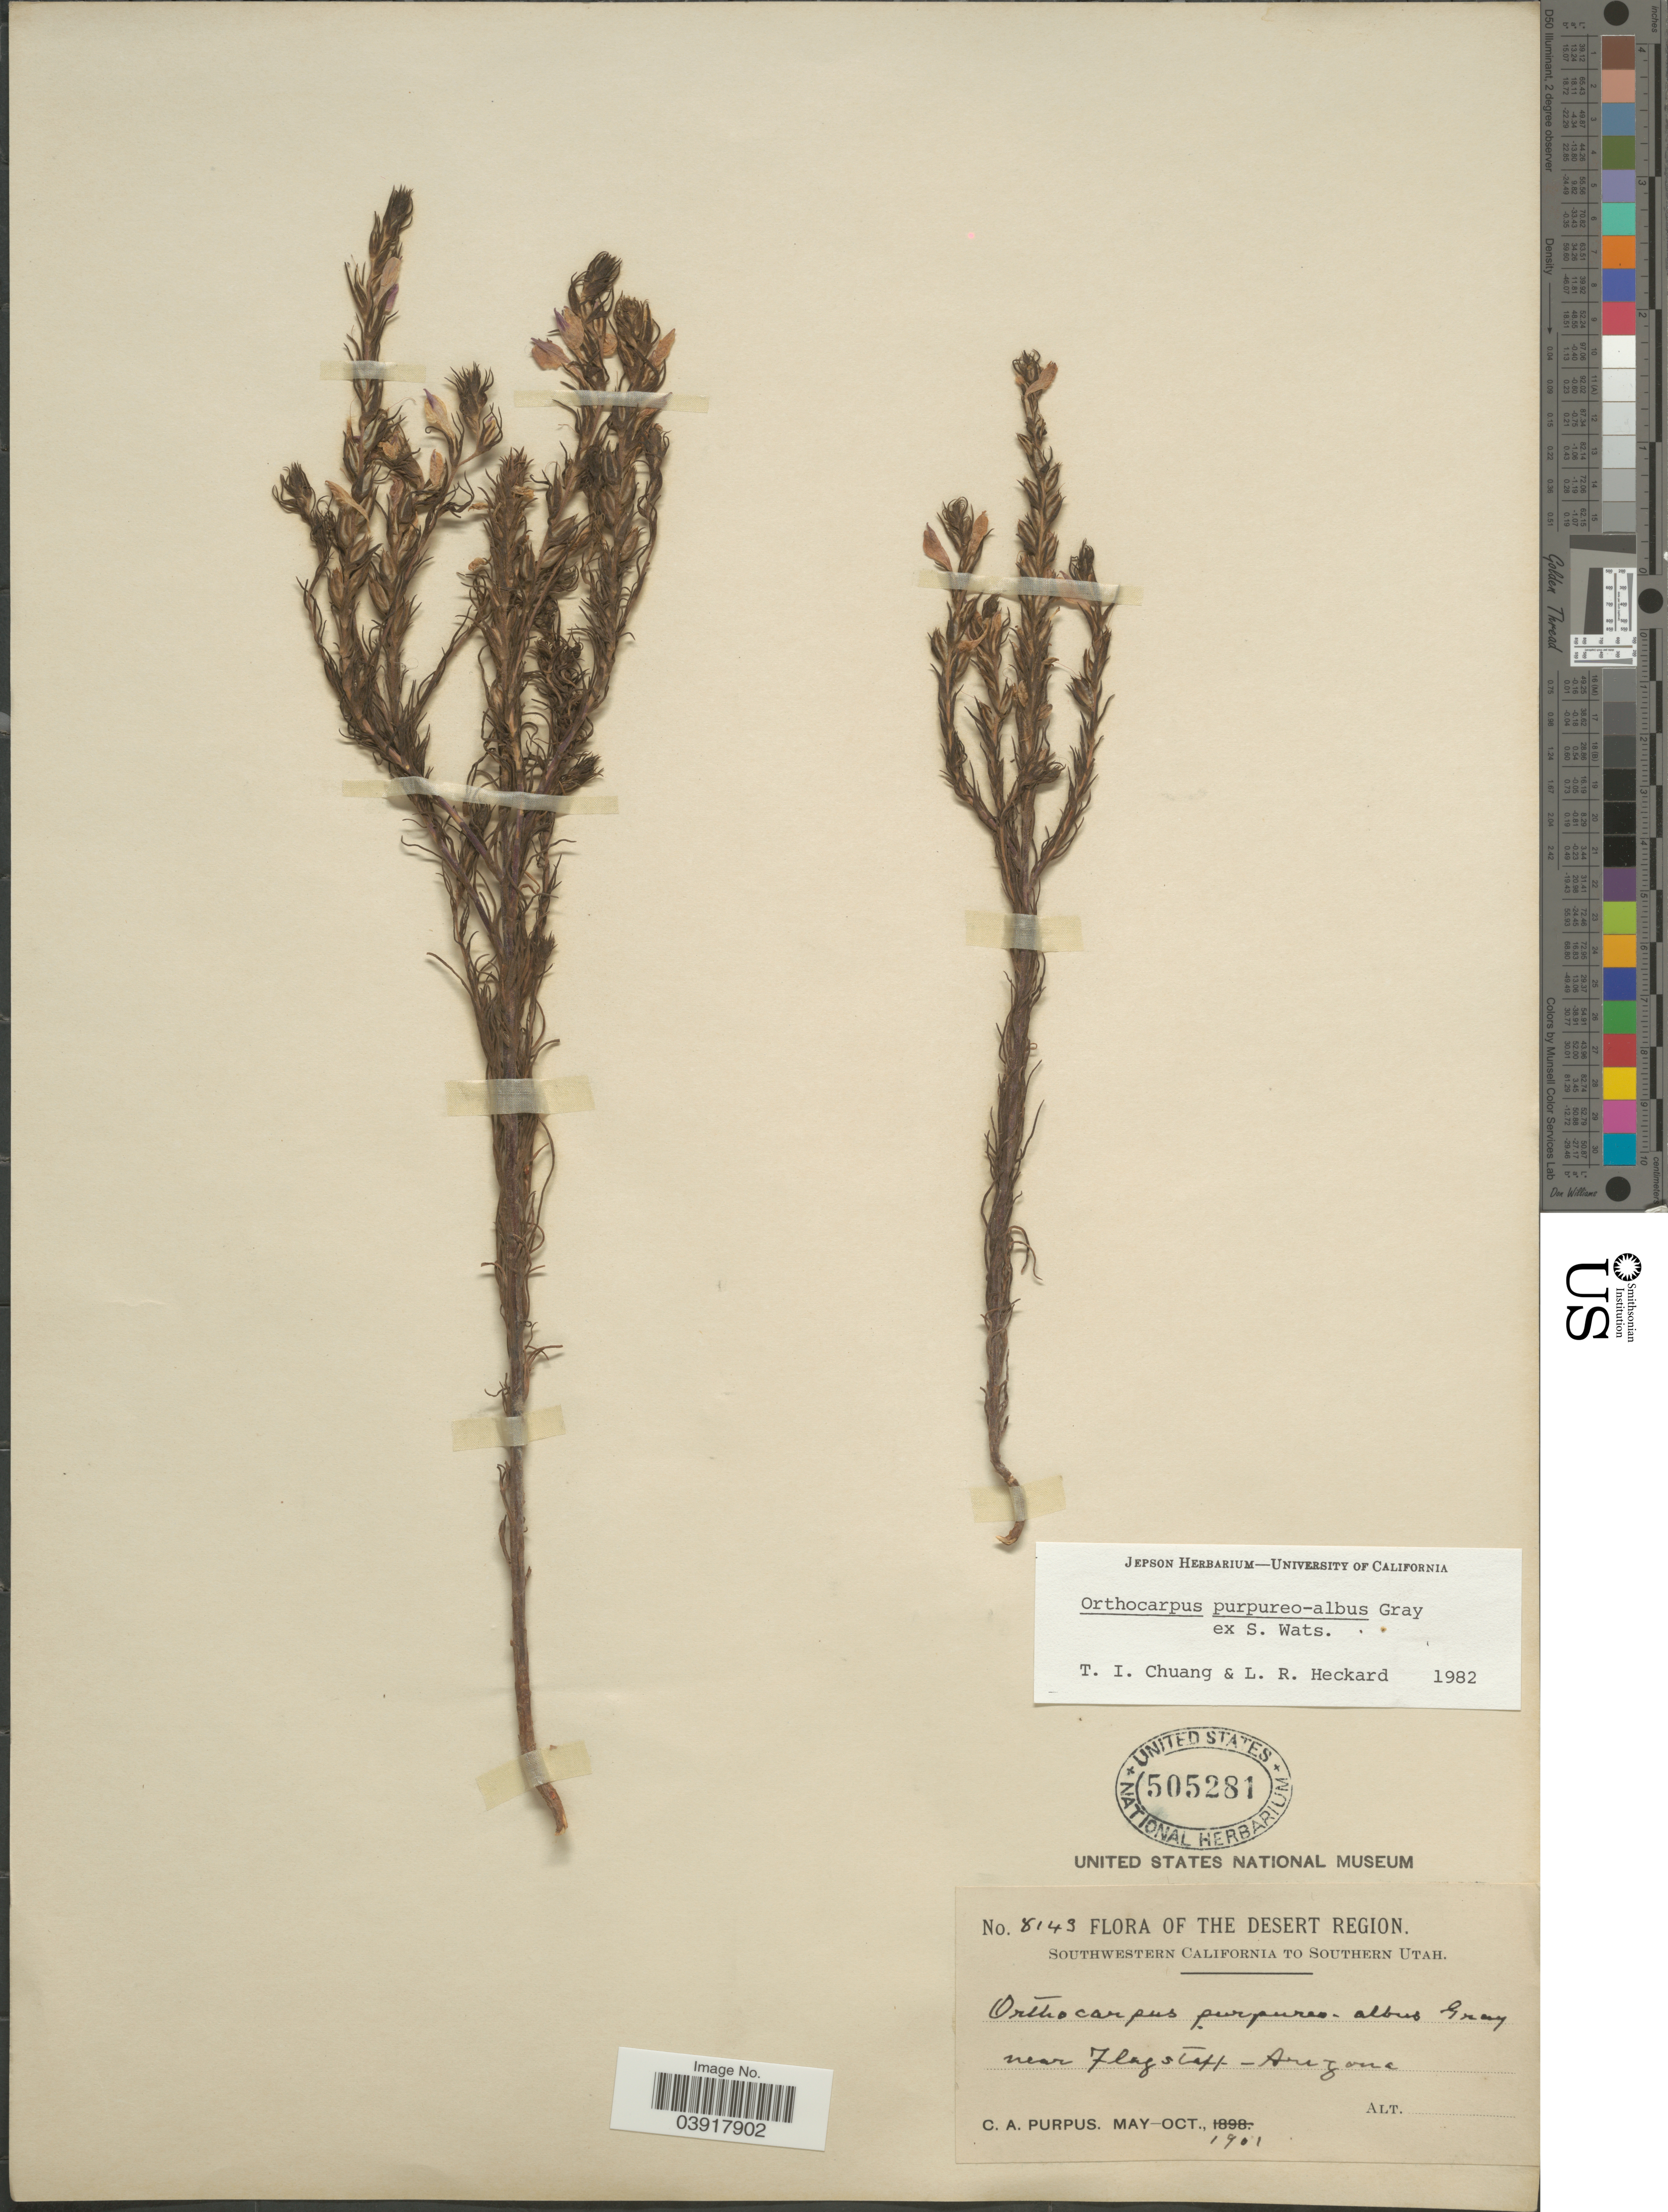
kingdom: Plantae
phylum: Tracheophyta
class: Magnoliopsida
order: Lamiales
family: Orobanchaceae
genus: Orthocarpus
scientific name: Orthocarpus purpureo-albus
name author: A. Gray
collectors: C. A. Purpus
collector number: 8143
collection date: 1901-05/1901-10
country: United States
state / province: Arizona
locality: Desert Region. Near Flagstaff.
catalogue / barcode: US 505281